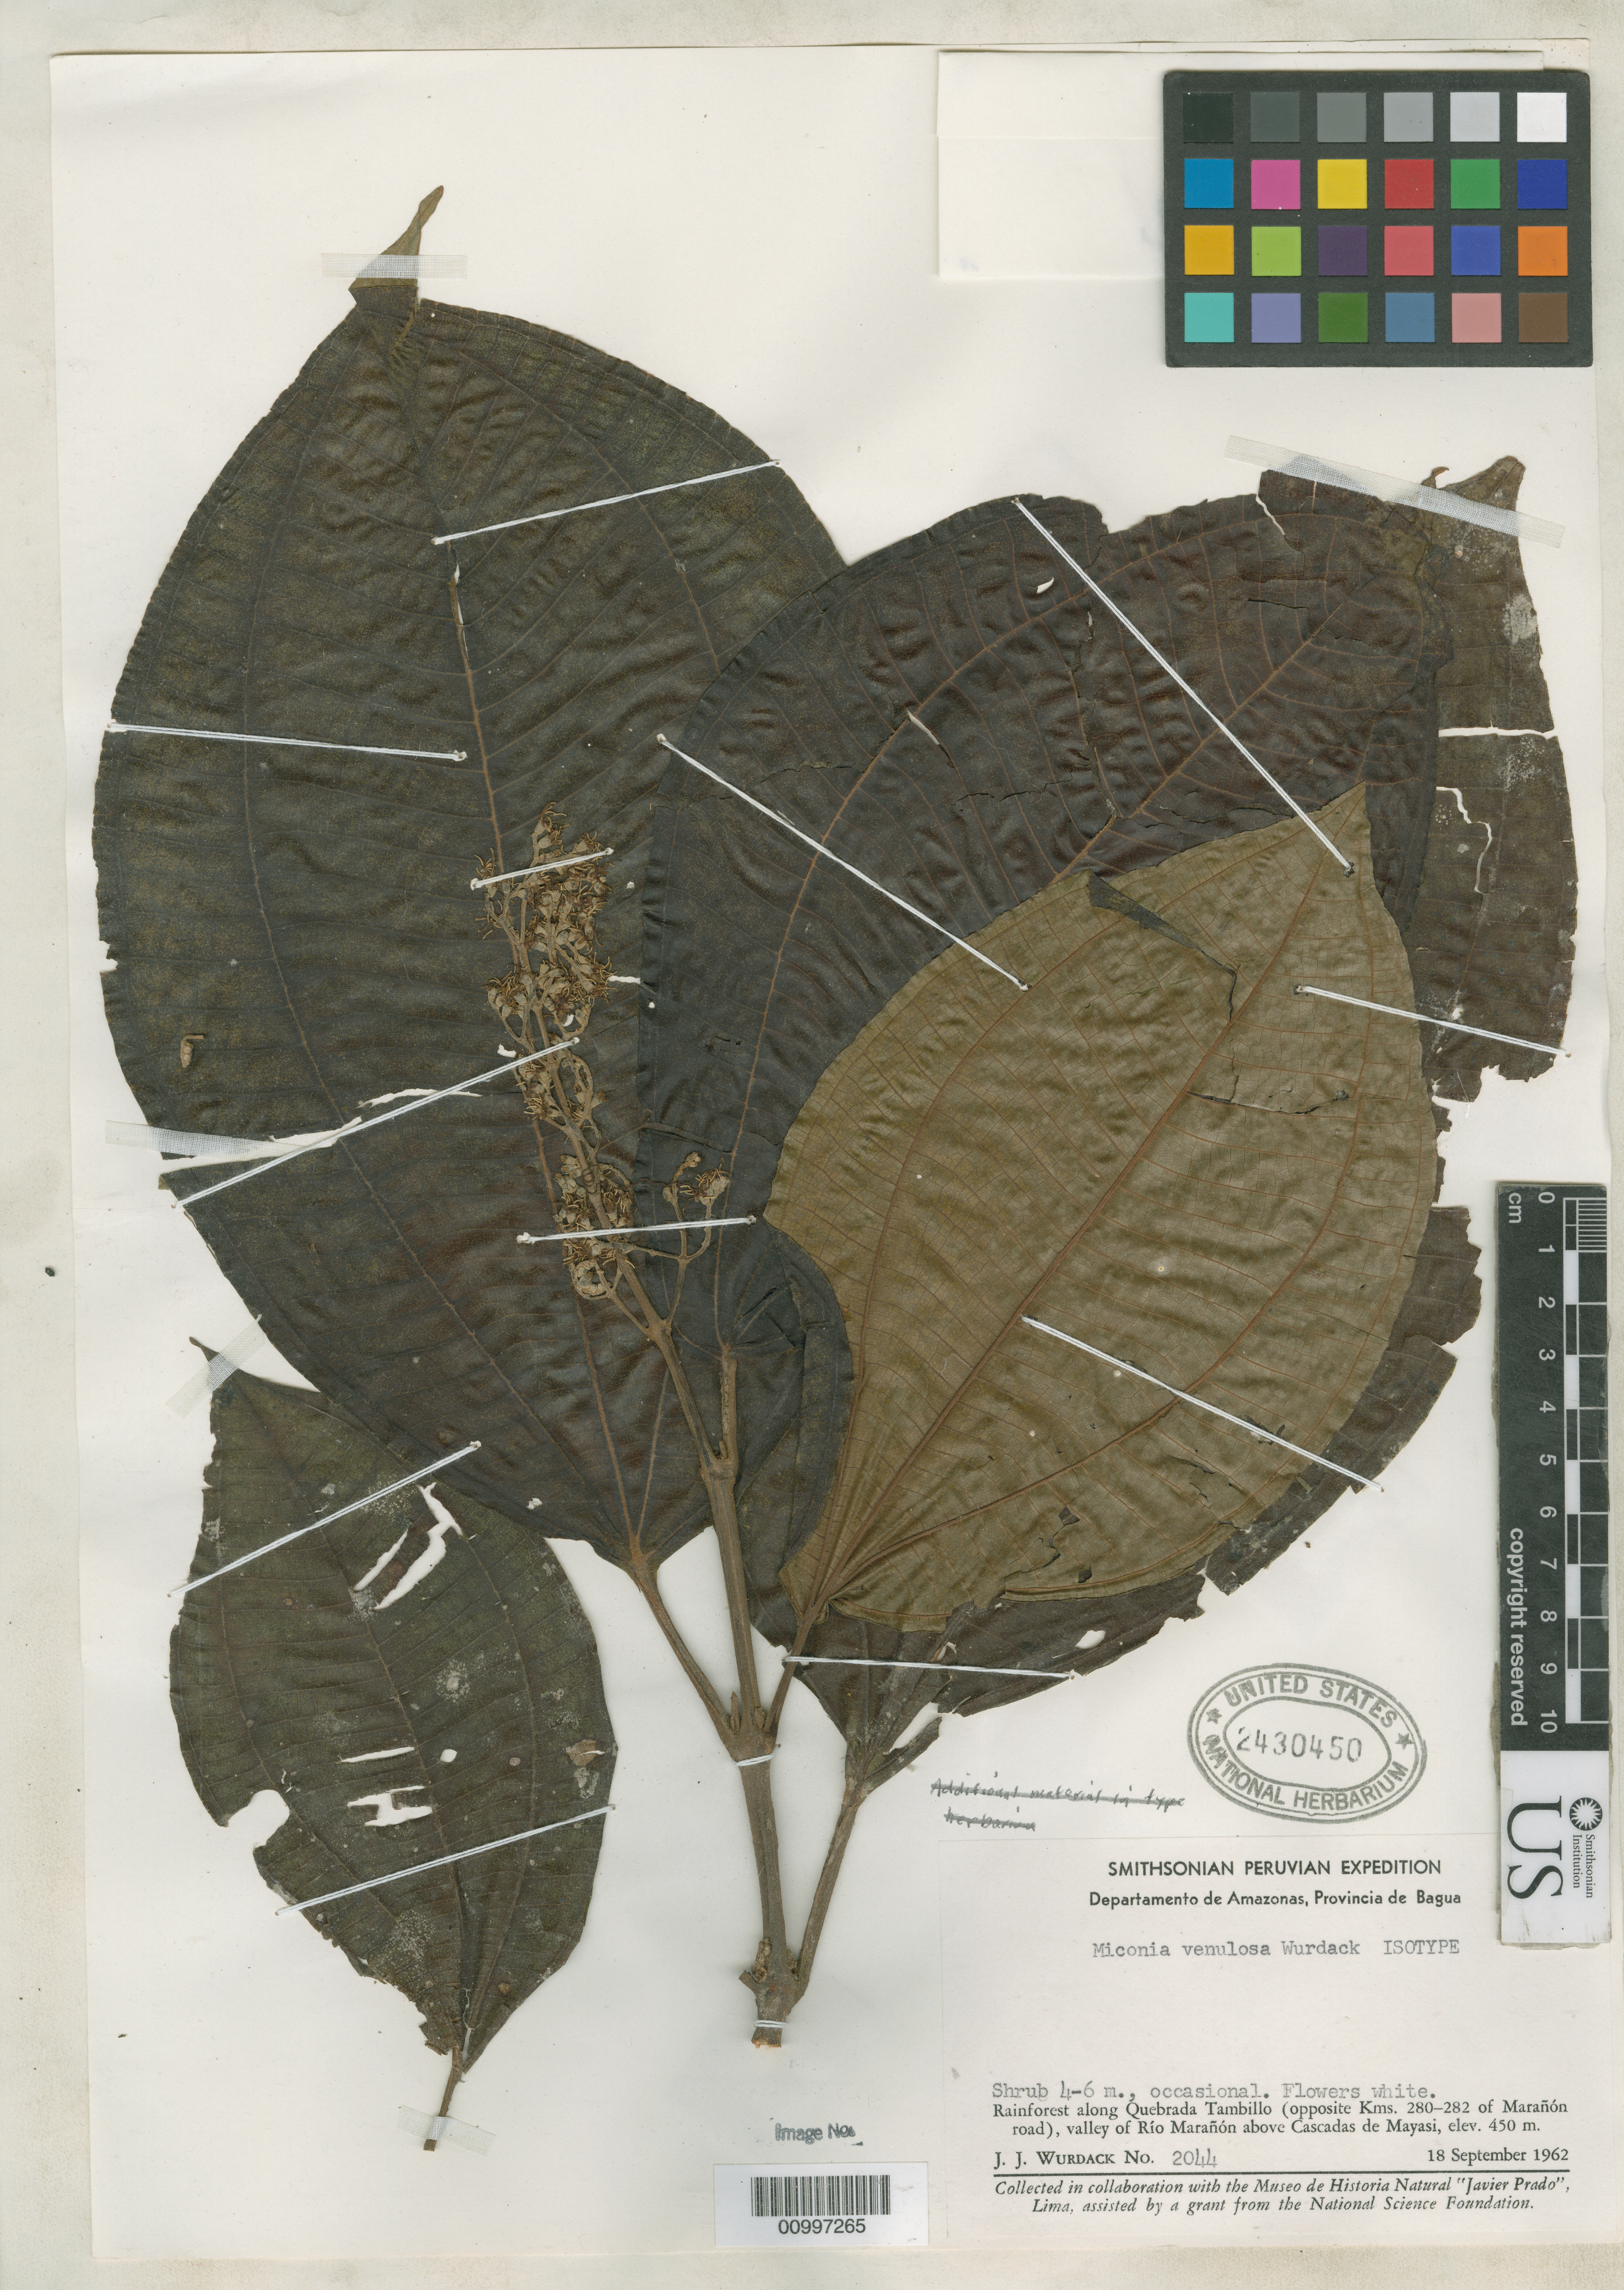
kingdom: Plantae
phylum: Tracheophyta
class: Magnoliopsida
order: Myrtales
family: Melastomataceae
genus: Miconia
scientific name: Miconia venulosa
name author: Wurdack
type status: Isotype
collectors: J. J. Wurdack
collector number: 2044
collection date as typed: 18 Sep 1962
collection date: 1962-09-18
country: Peru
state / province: Amazonas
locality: Along Quebrada Tambillo (opposite Kms. 280-282 of Maranon road), valley of Rio Maranon abova Cascades de Mayasi. Provicia de Bagua.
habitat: Rainforest.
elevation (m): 450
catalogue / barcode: US 2430450